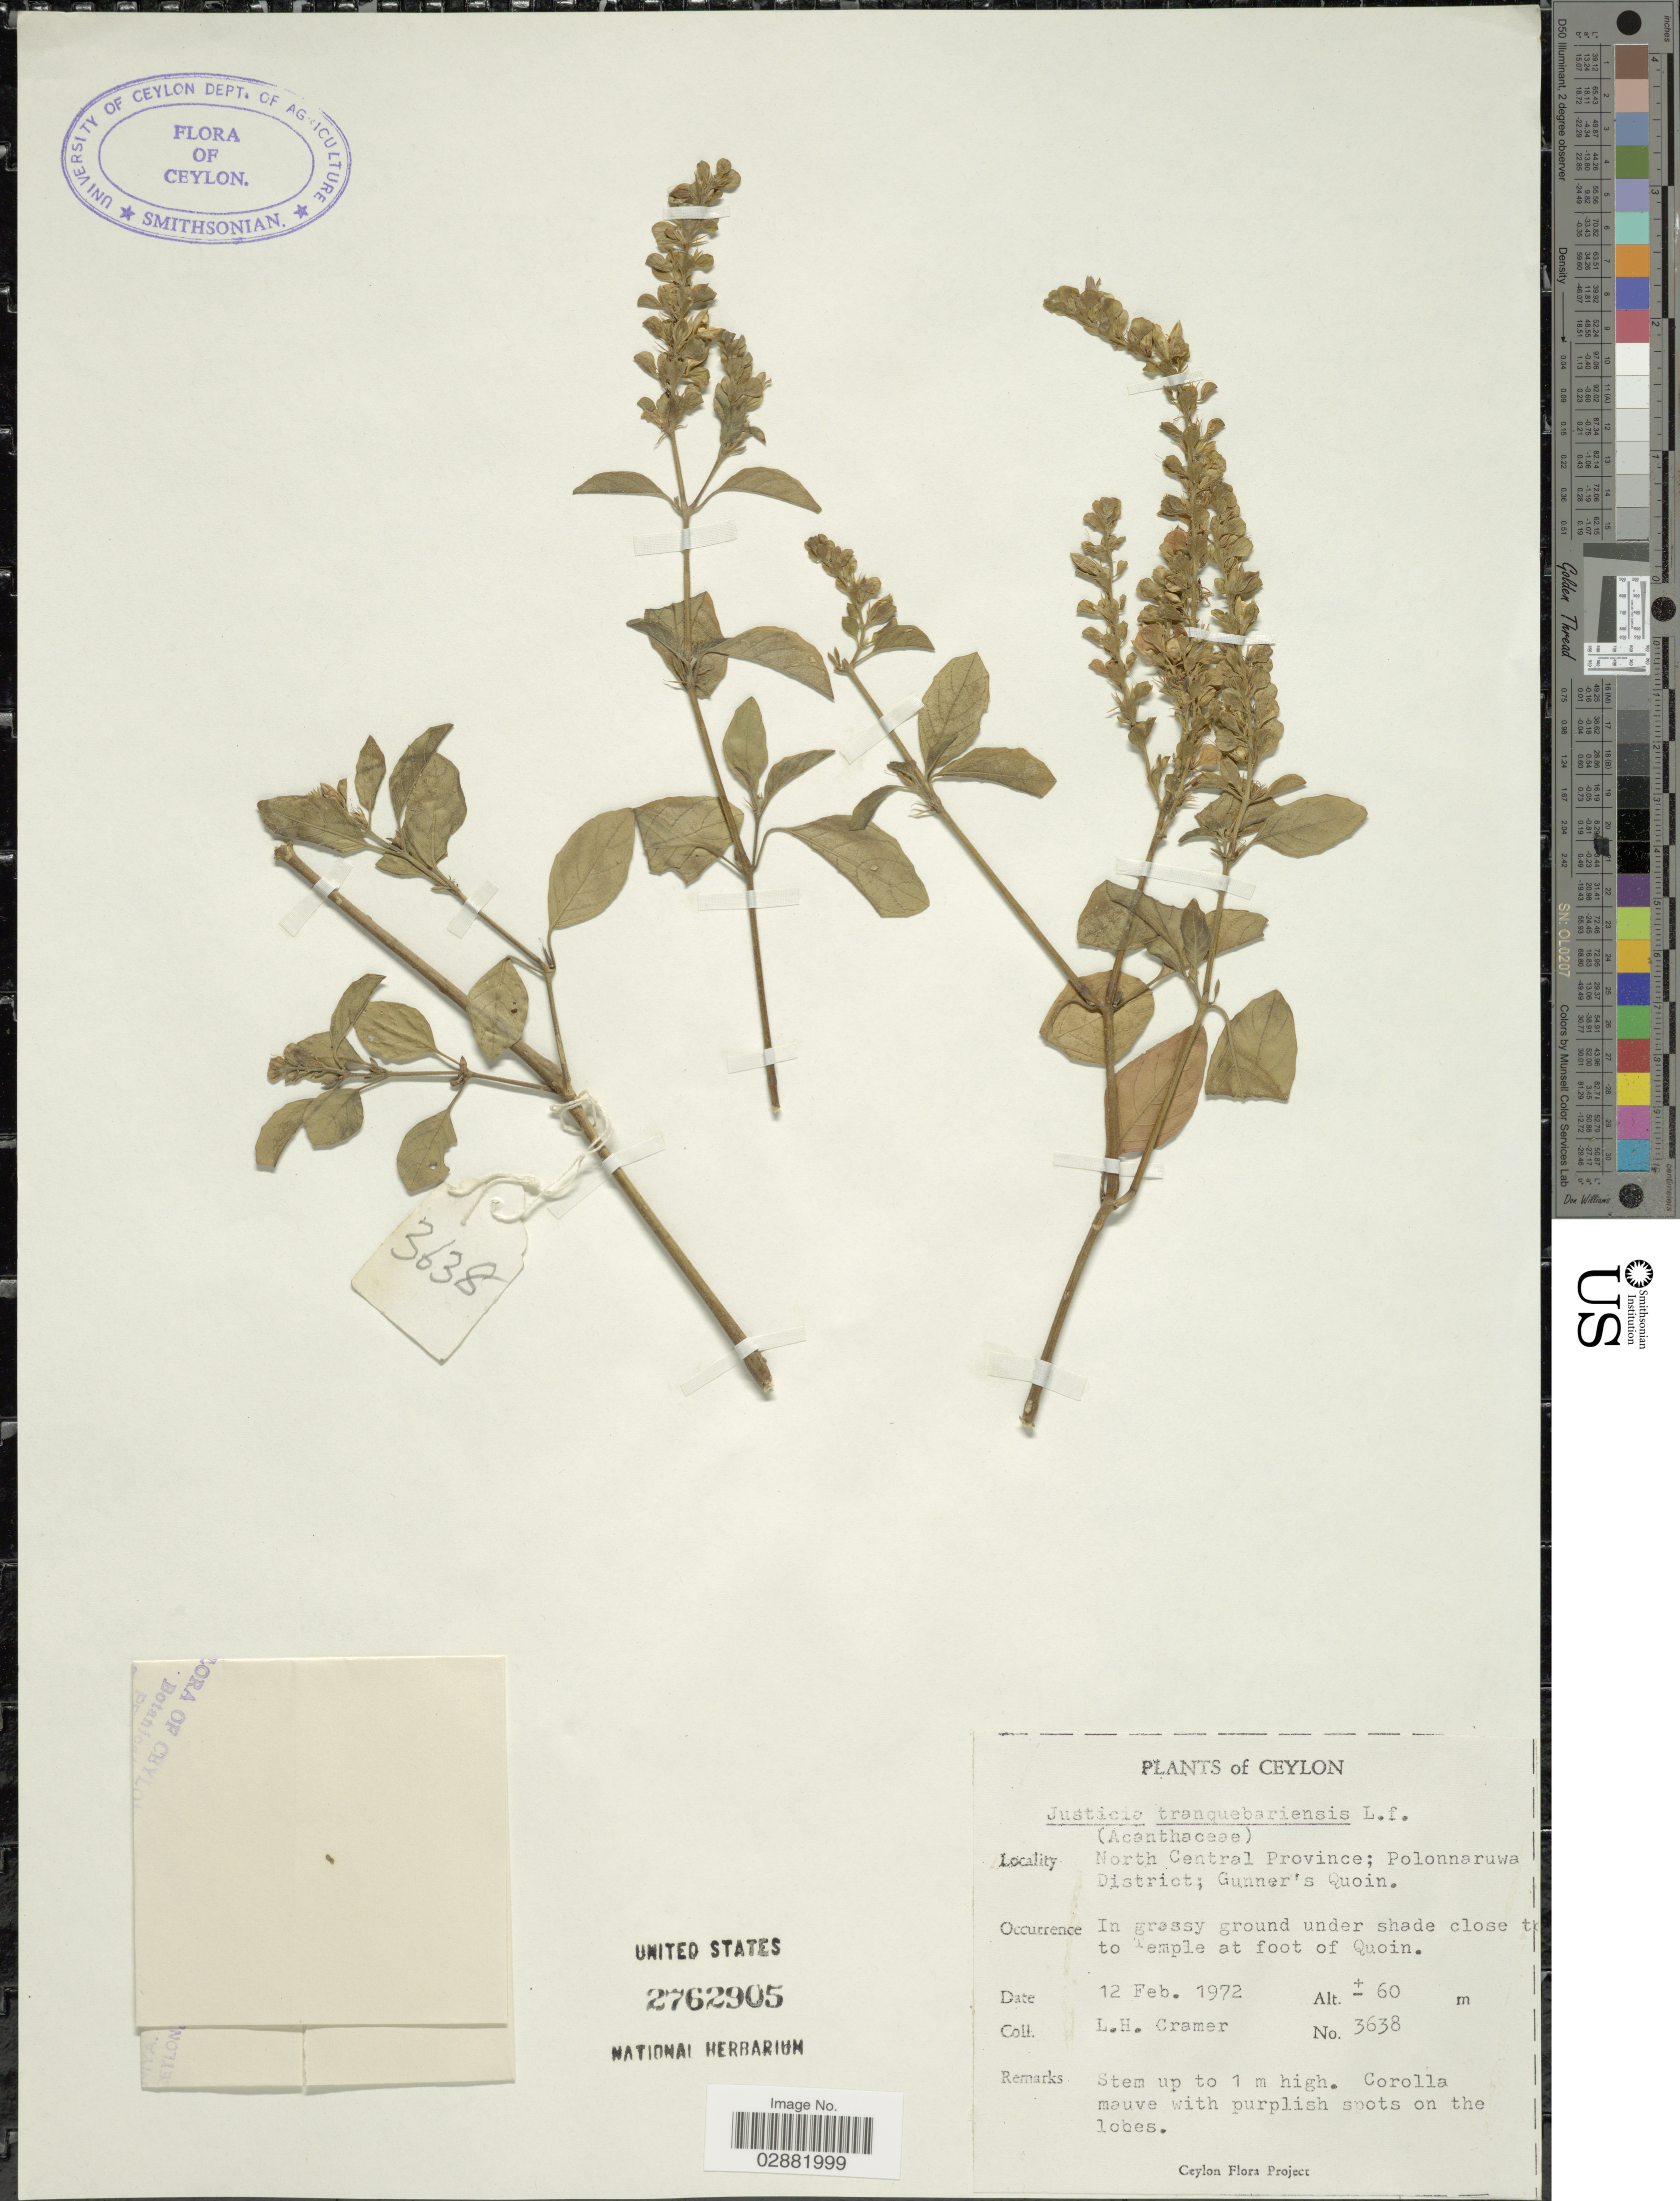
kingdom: Plantae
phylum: Tracheophyta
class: Magnoliopsida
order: Lamiales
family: Acanthaceae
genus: Justicia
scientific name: Justicia tranquebariensis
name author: L. f.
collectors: L. H. Cramer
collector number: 3638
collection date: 1972-02-12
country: Sri Lanka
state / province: North Central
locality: Ceylon, Polonnaruwa District, Gunner's Quoin, In grassy ground under shade close to Temple at foot of Quoin.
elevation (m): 60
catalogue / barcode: US 2762905